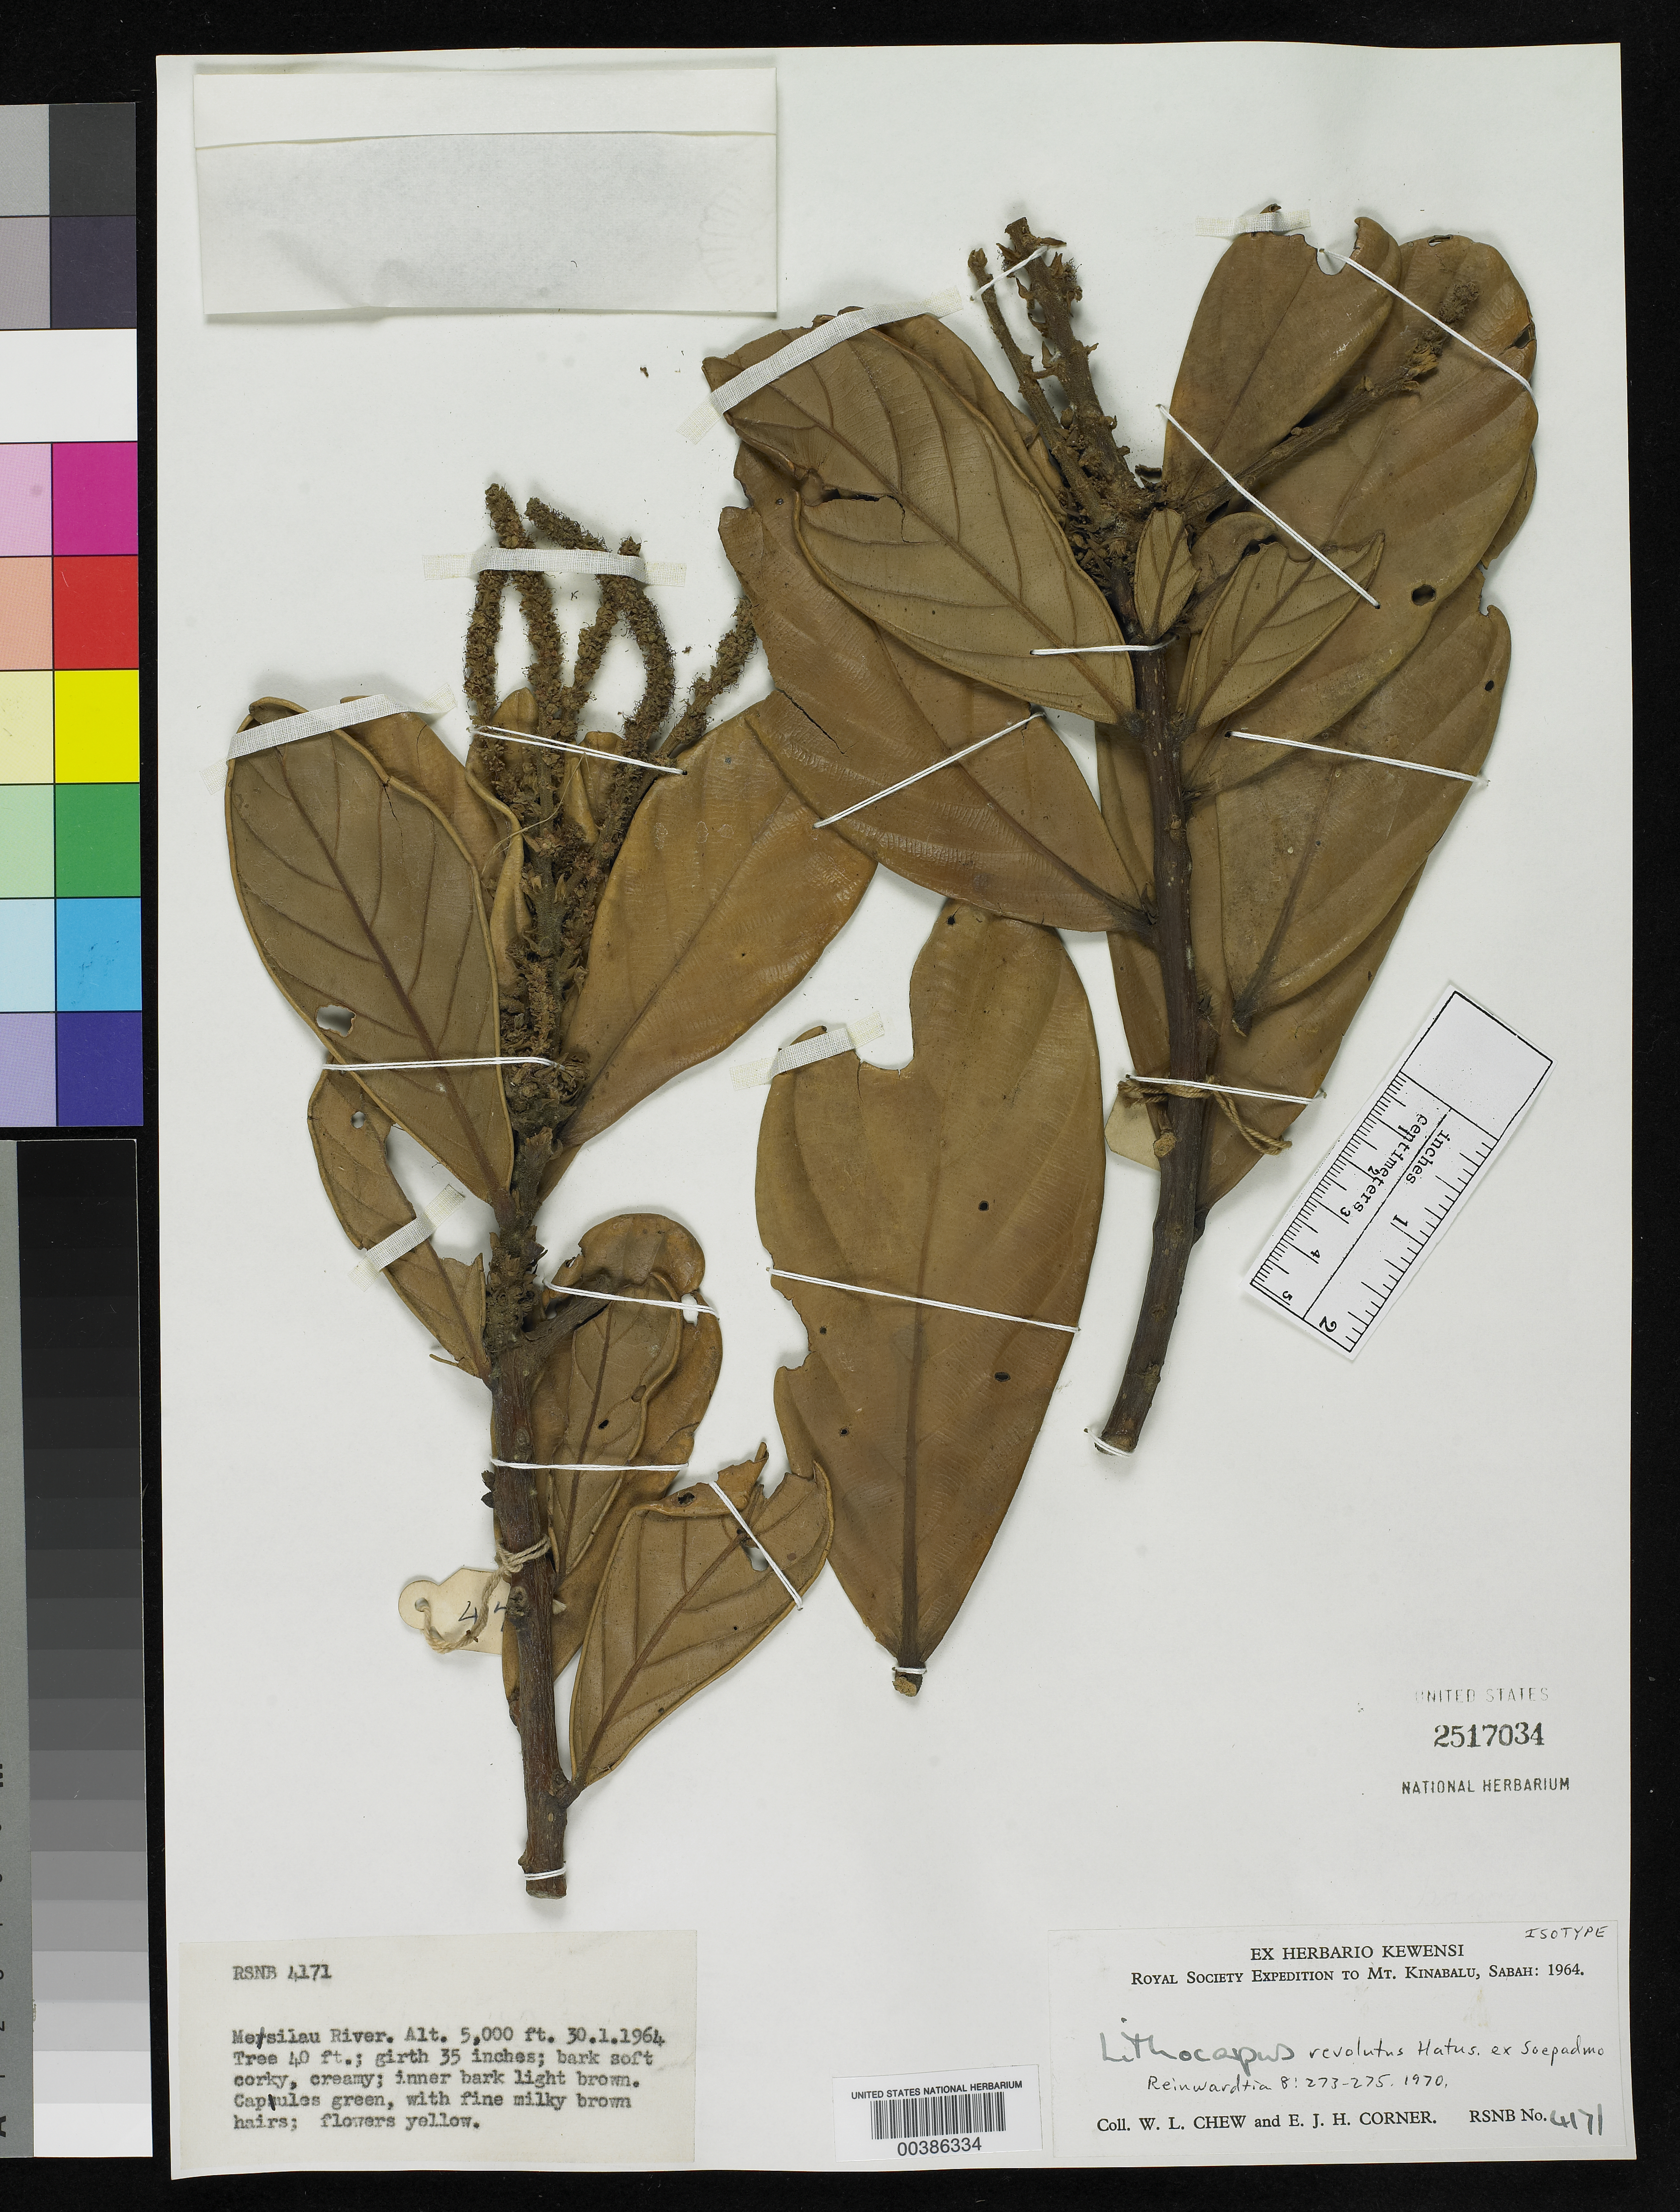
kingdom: Plantae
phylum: Tracheophyta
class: Magnoliopsida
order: Fagales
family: Fagaceae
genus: Lithocarpus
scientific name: Lithocarpus revolutus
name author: Hatus. ex Soepadmo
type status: Isotype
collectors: W. Chew & E. Corner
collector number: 4171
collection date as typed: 30 Jan 1964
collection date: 1964-01-30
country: Malaysia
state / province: Sabah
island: Borneo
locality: Mt. Kinabalu, Mesilau River.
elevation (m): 1524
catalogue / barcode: US 2517034